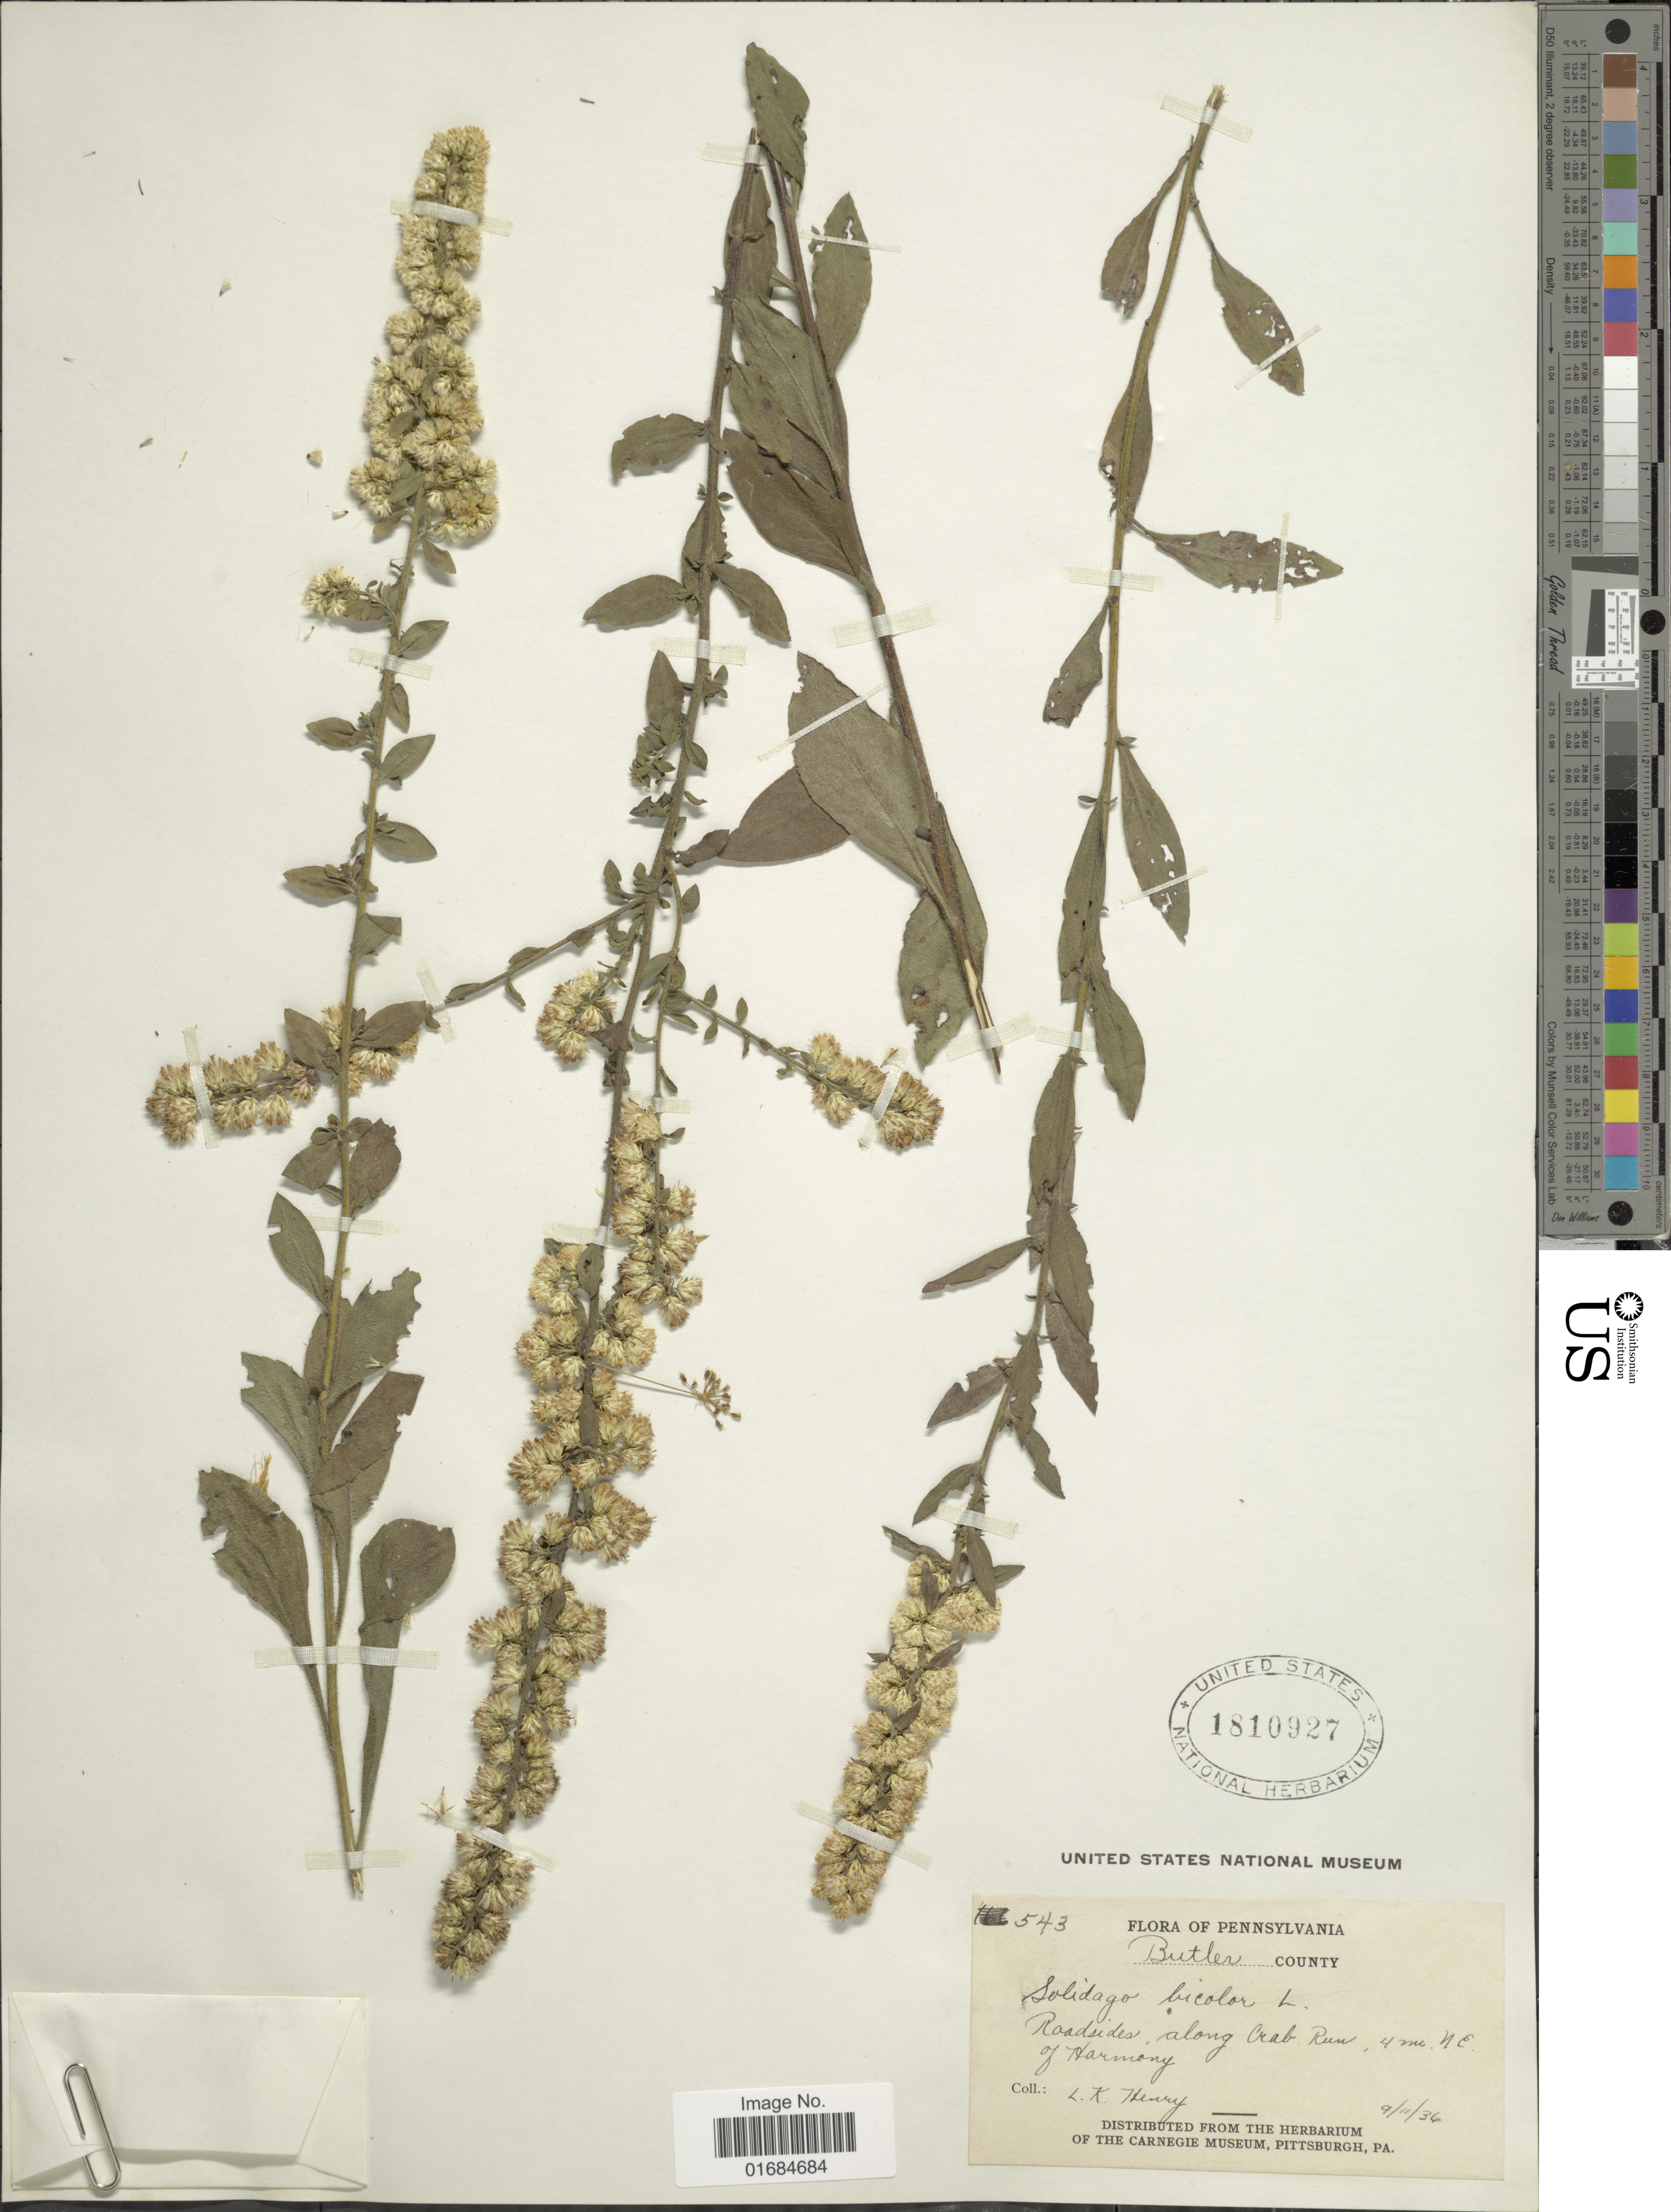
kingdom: Plantae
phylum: Tracheophyta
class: Magnoliopsida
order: Asterales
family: Asteraceae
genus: Solidago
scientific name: Solidago bicolor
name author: L.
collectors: L. K. Henry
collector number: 543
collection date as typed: Transcribed d/m/y: 9/11/36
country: United States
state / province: Pennsylvania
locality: Pennsylvania, Butler County. Roadsides along Crab Run, 4 mi N.E. of Harmony.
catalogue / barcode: US 1810927